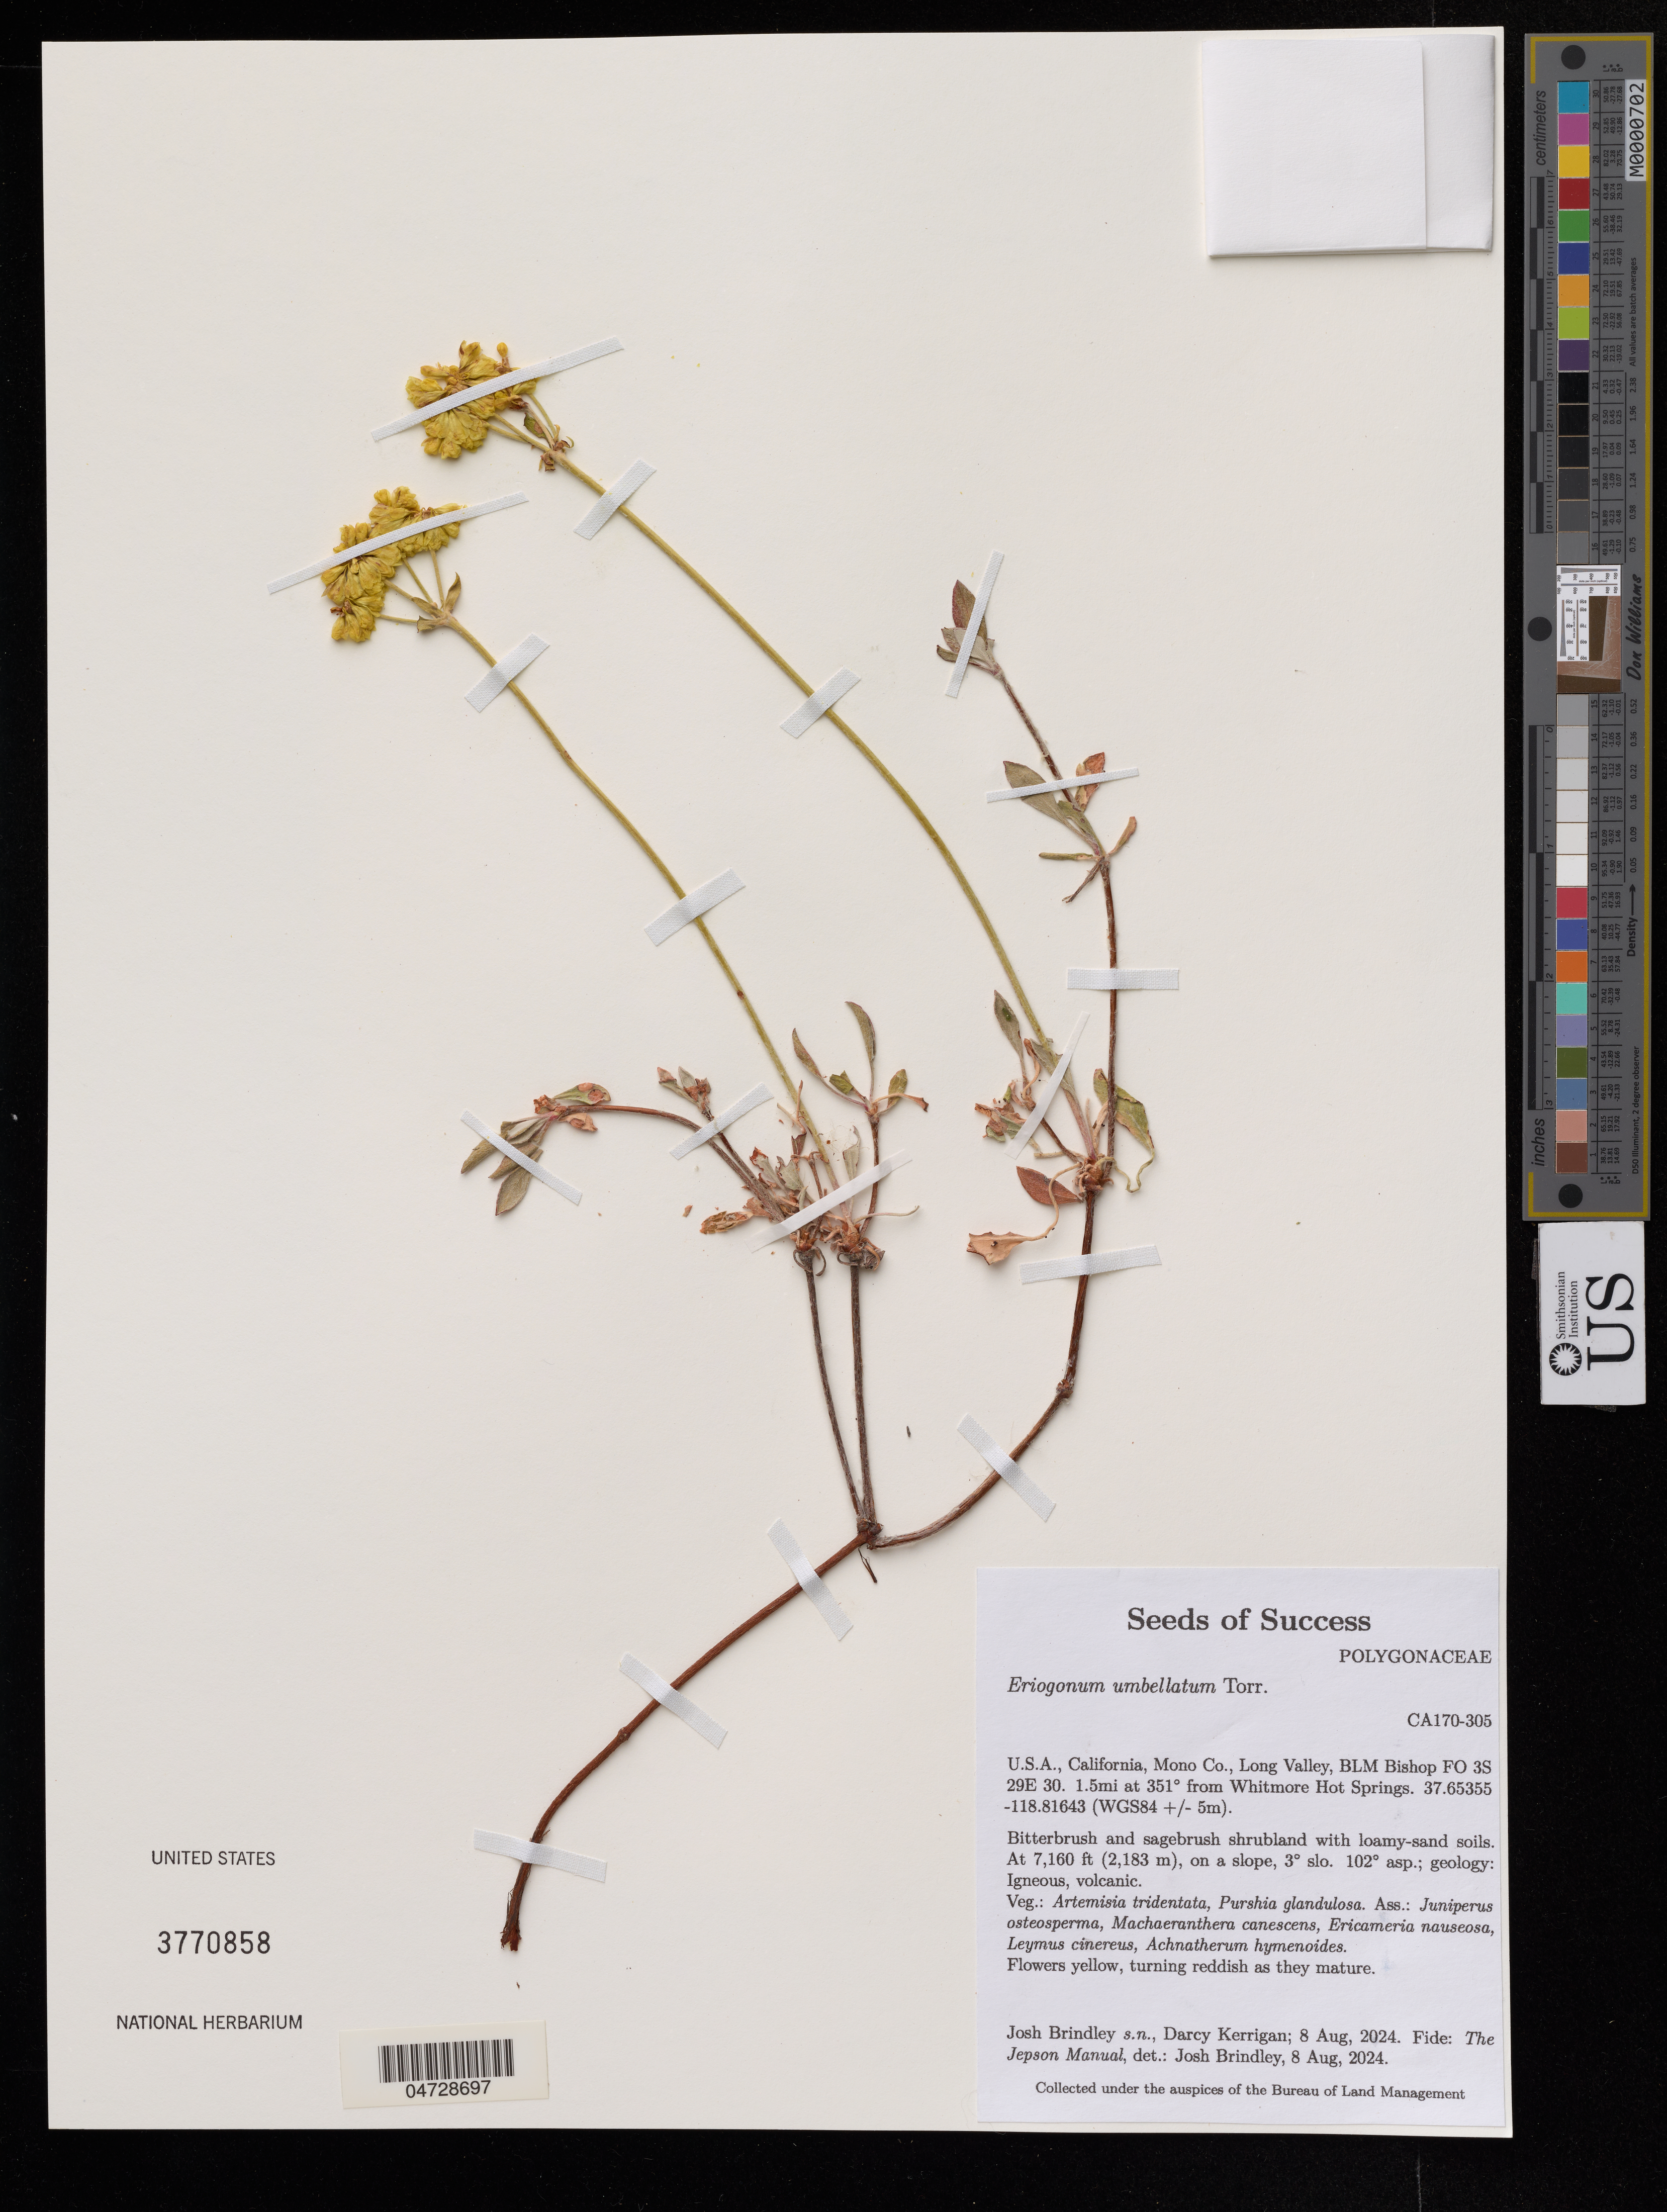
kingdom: Plantae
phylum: Tracheophyta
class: Magnoliopsida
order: Caryophyllales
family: Polygonaceae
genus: Eriogonum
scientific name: Eriogonum umbellatum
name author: Torr.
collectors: J. Brindley & D. Kerrigan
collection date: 2024-08-08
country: United States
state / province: California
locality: Mono Co., Long Valley, BLM Bishop FO 3S 29E 30, 1.5mi at 351° from Whitmore Hot Springs.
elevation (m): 2182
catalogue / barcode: US 3770858